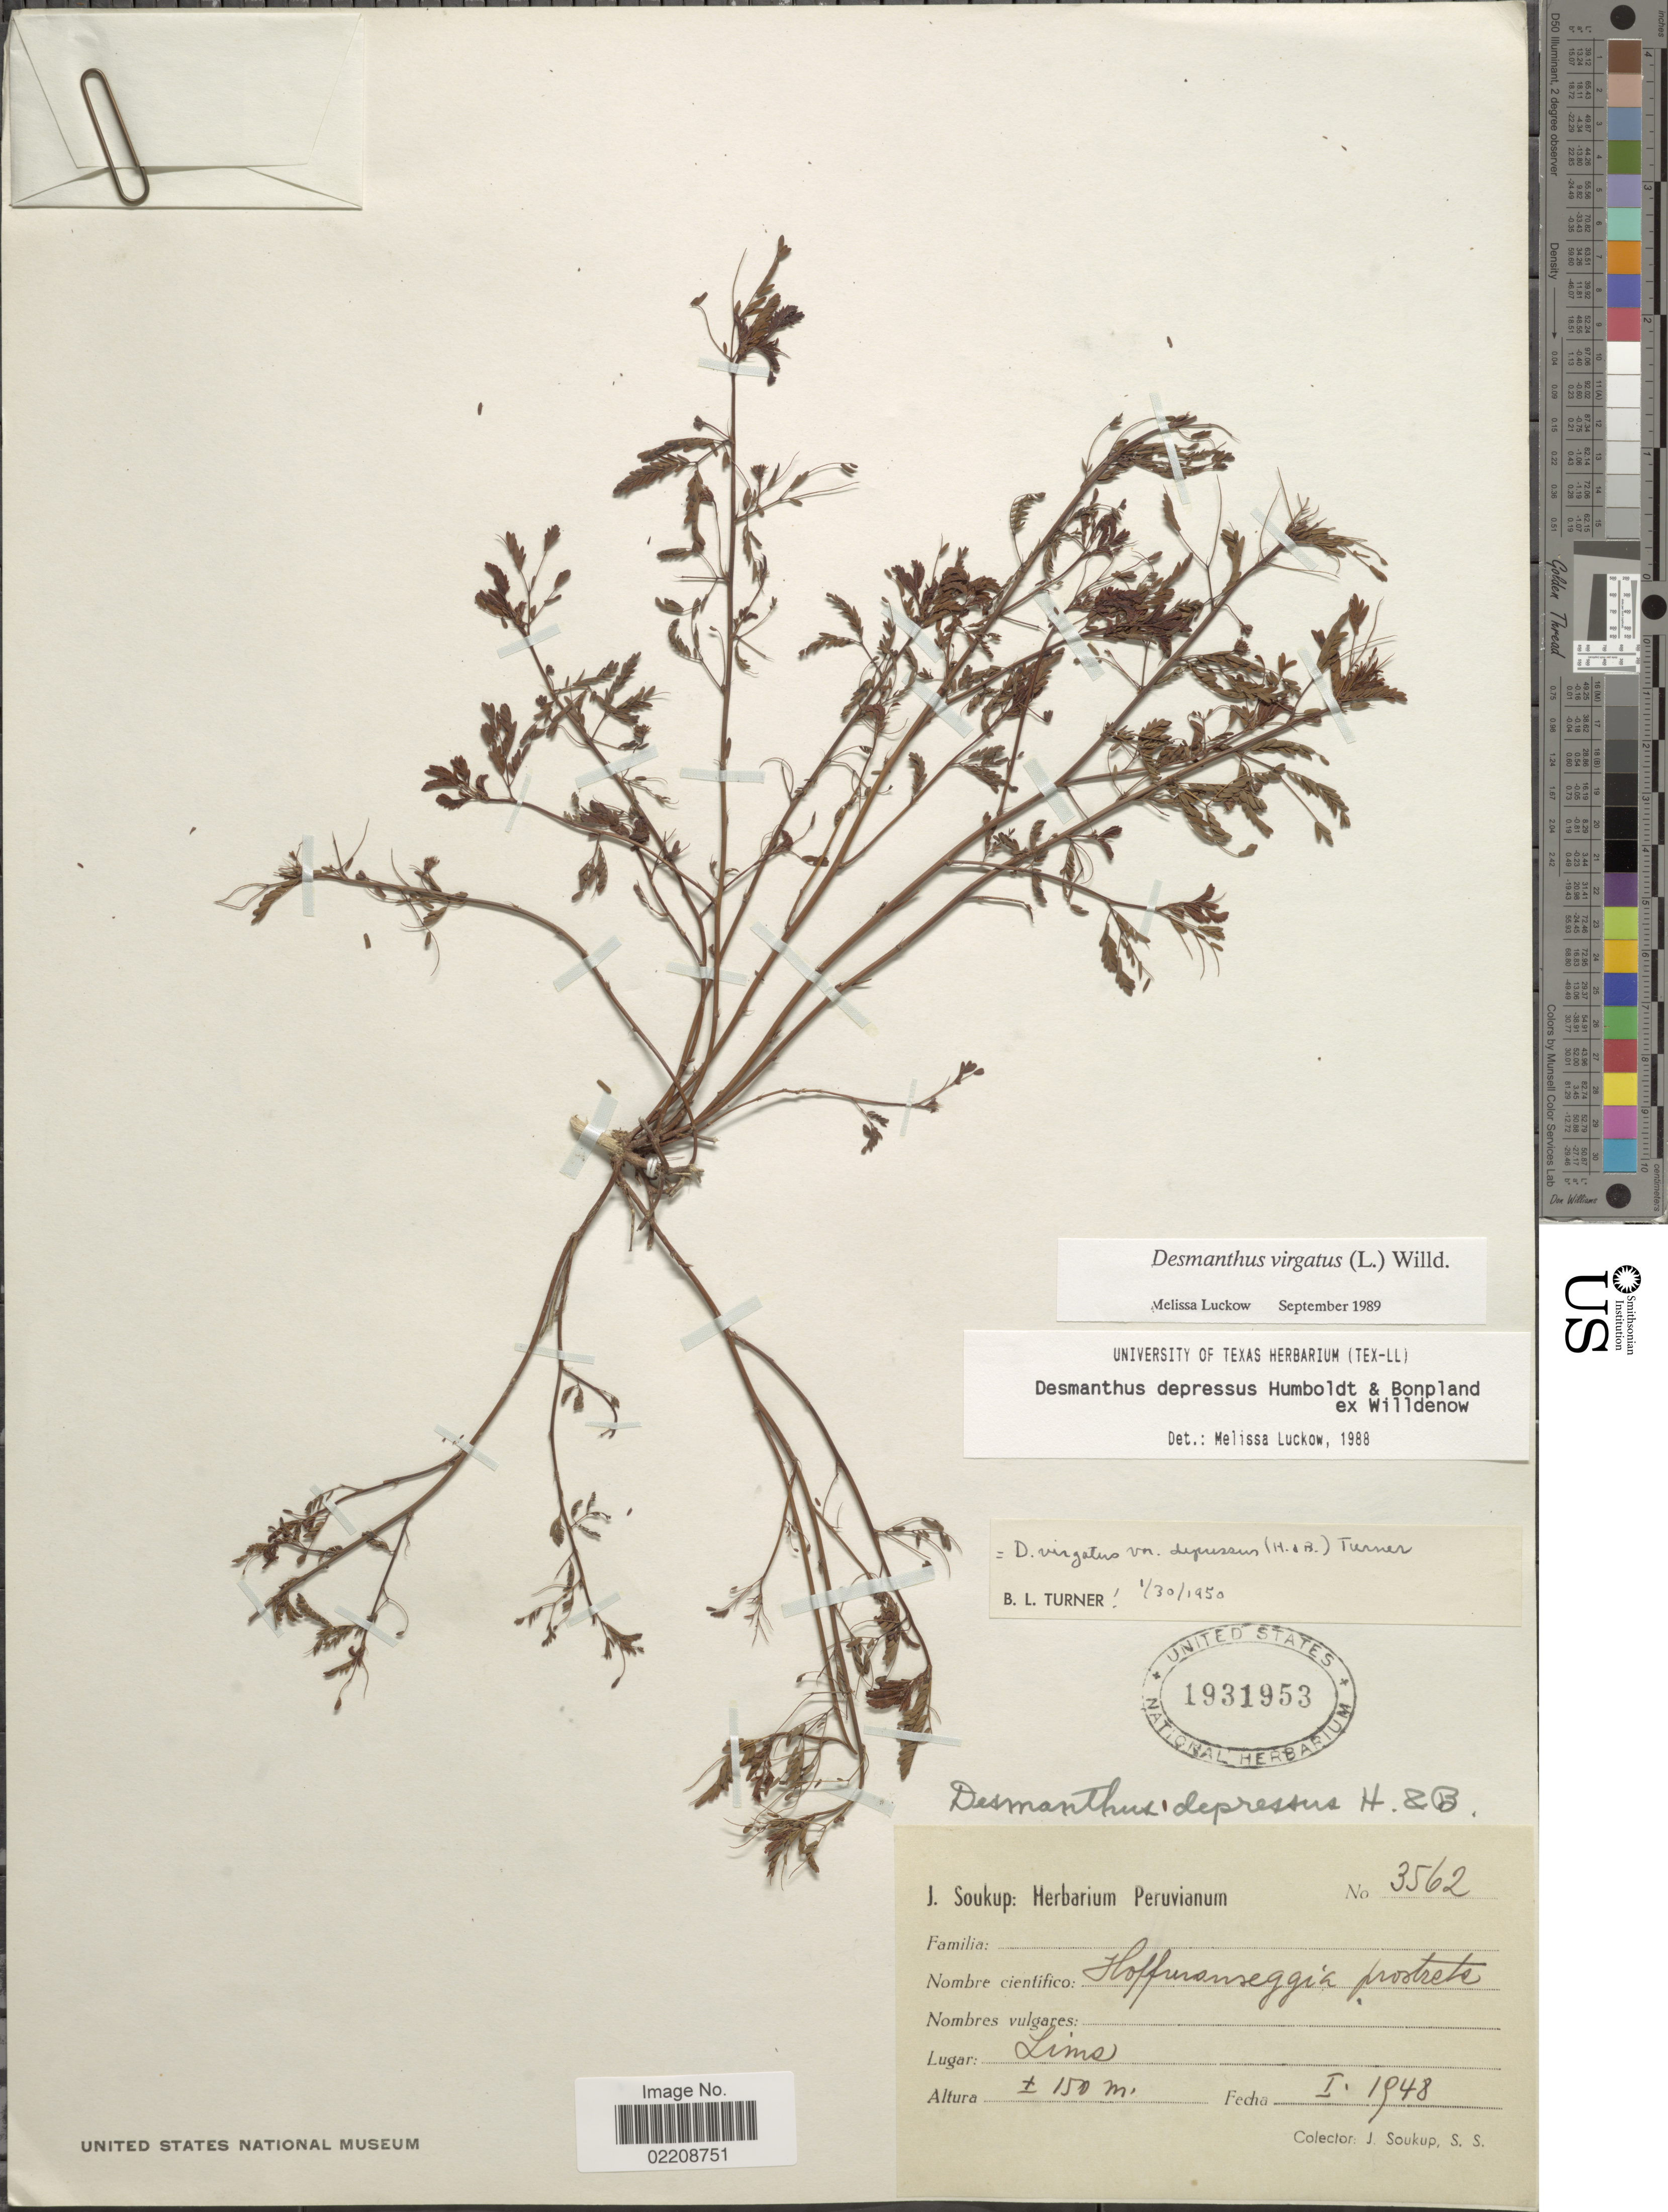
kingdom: Plantae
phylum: Tracheophyta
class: Magnoliopsida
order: Fabales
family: Fabaceae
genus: Desmanthus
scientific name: Desmanthus virgatus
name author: (L.) Willd.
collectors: J. Soukup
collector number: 3562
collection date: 1948-01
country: Peru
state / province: Lima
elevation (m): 150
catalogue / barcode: US 1931953